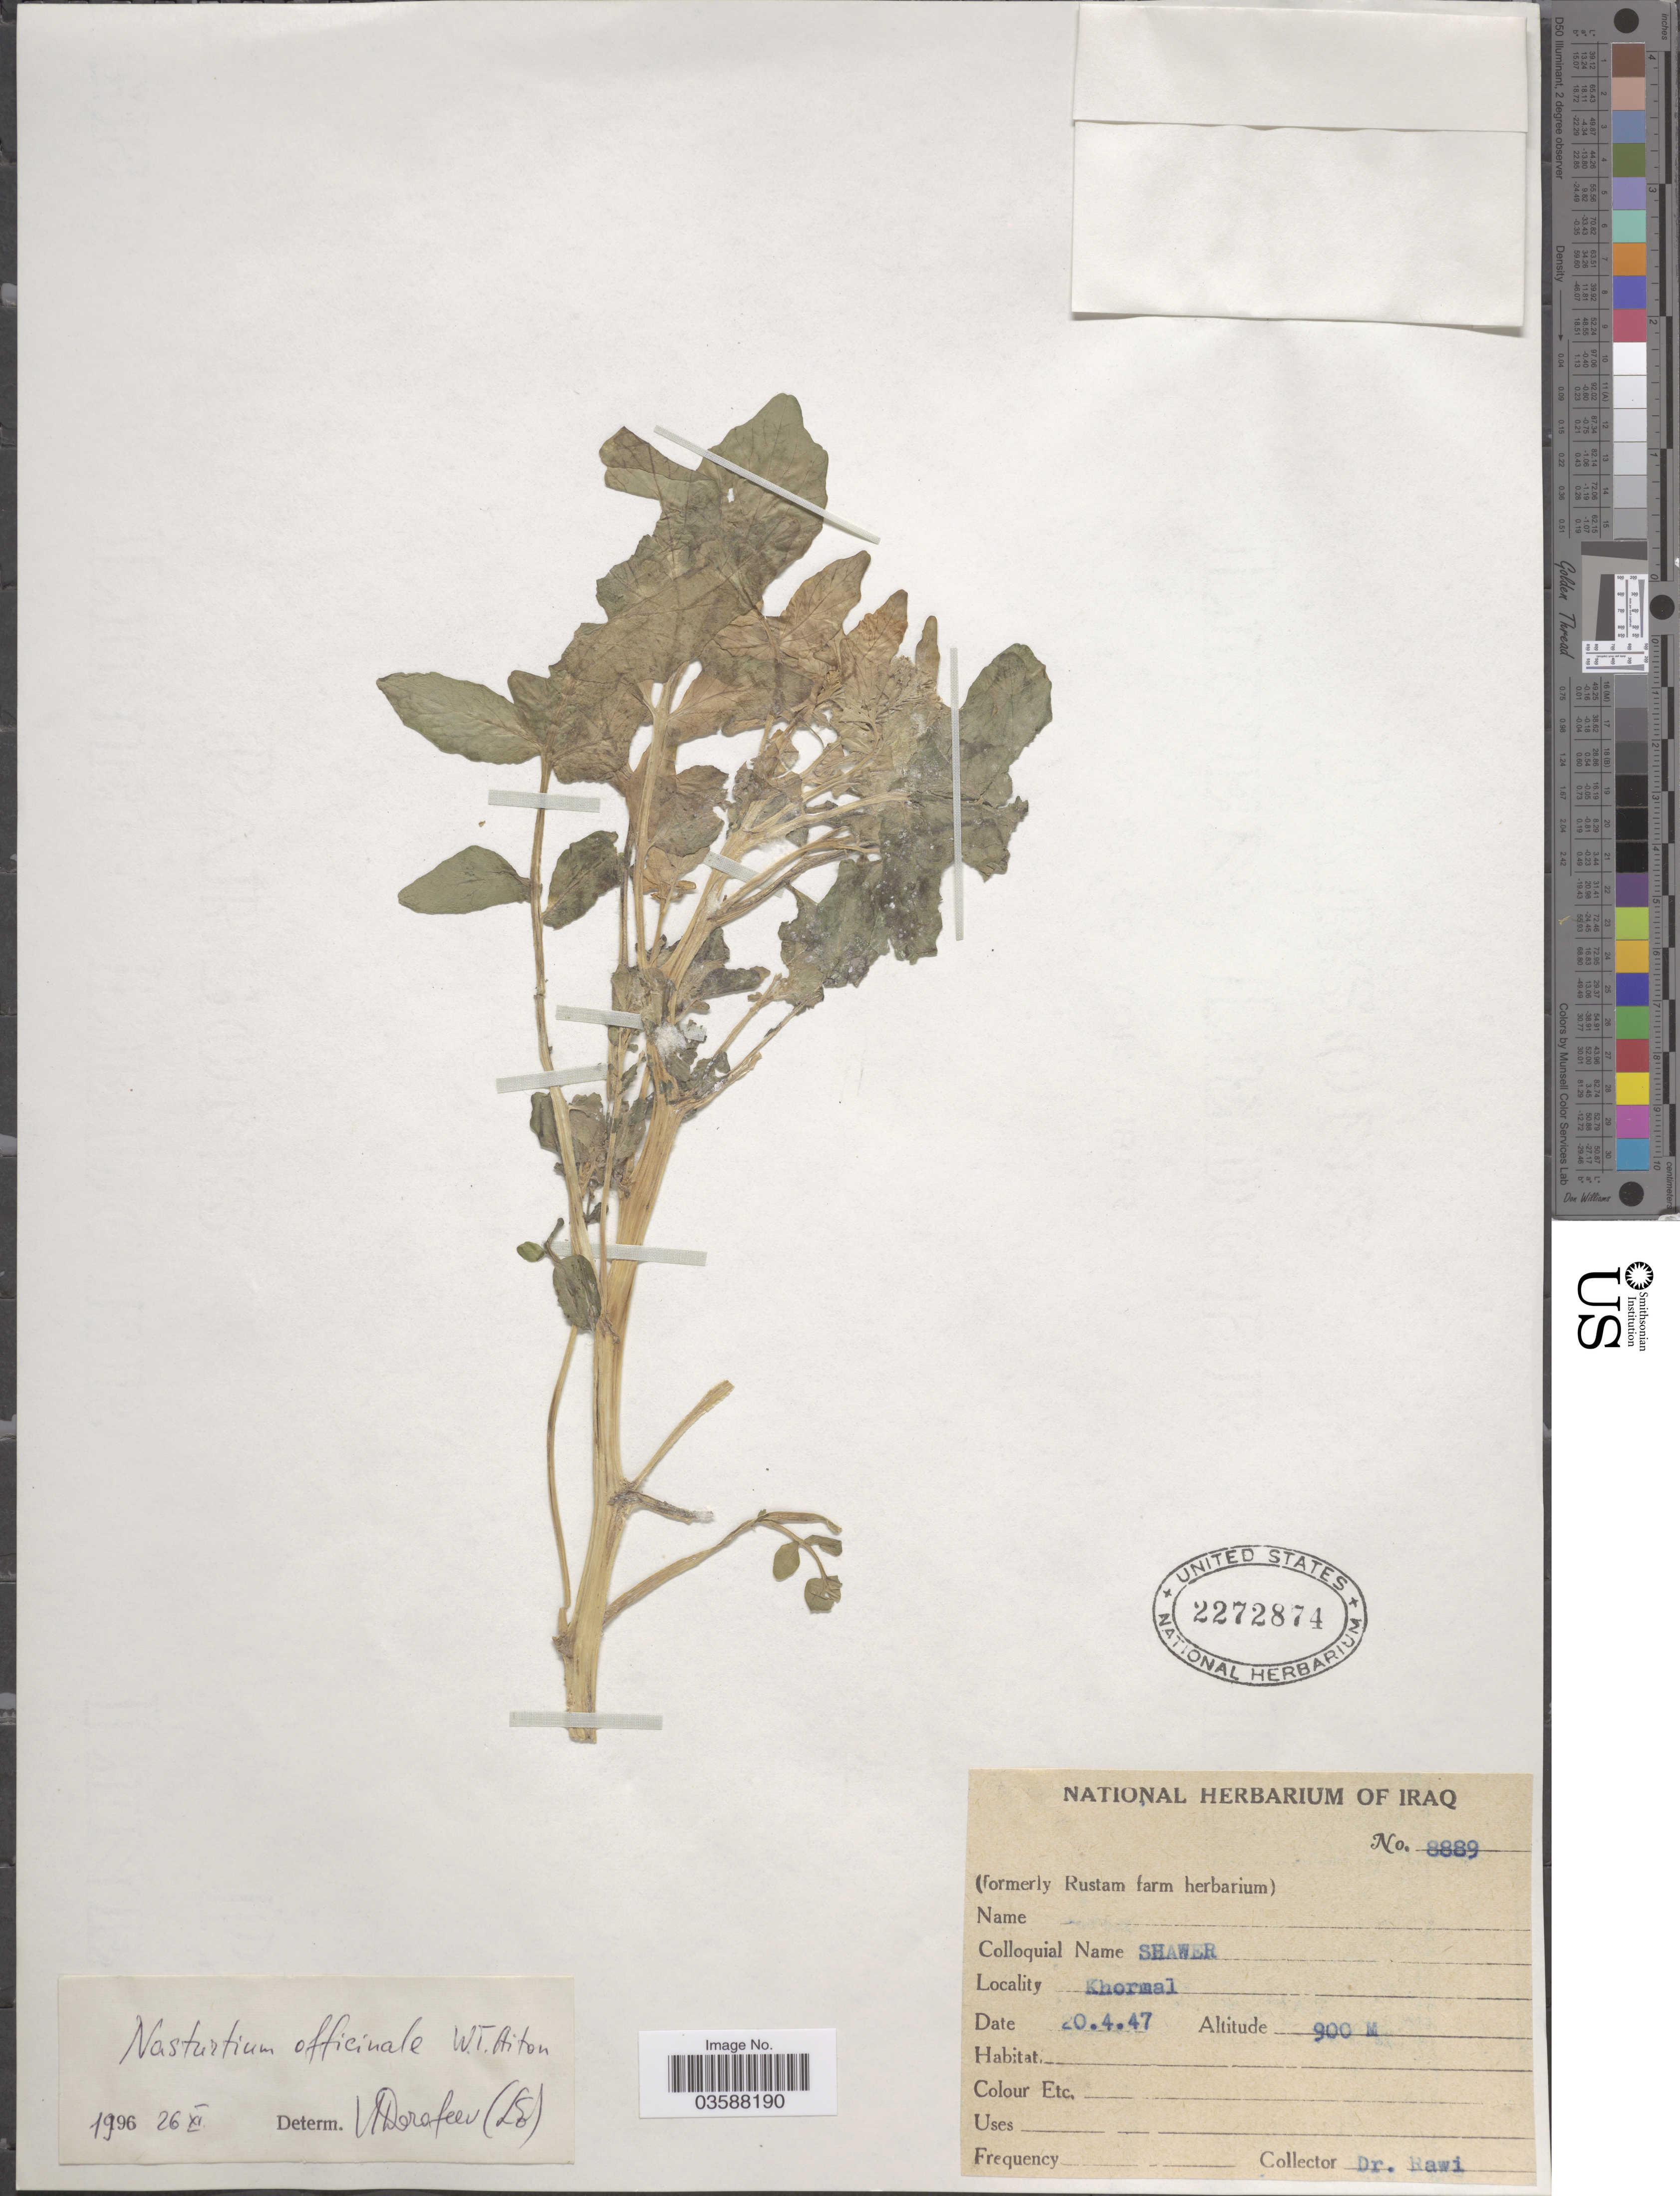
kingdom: Plantae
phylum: Tracheophyta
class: Magnoliopsida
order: Brassicales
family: Brassicaceae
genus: Nasturtium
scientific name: Nasturtium officinale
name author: R. Br.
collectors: -. Rawi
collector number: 8889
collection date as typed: Transcribed d/m/y: 20/4/47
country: Iraq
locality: Khormal.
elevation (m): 900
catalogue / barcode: US 2272874